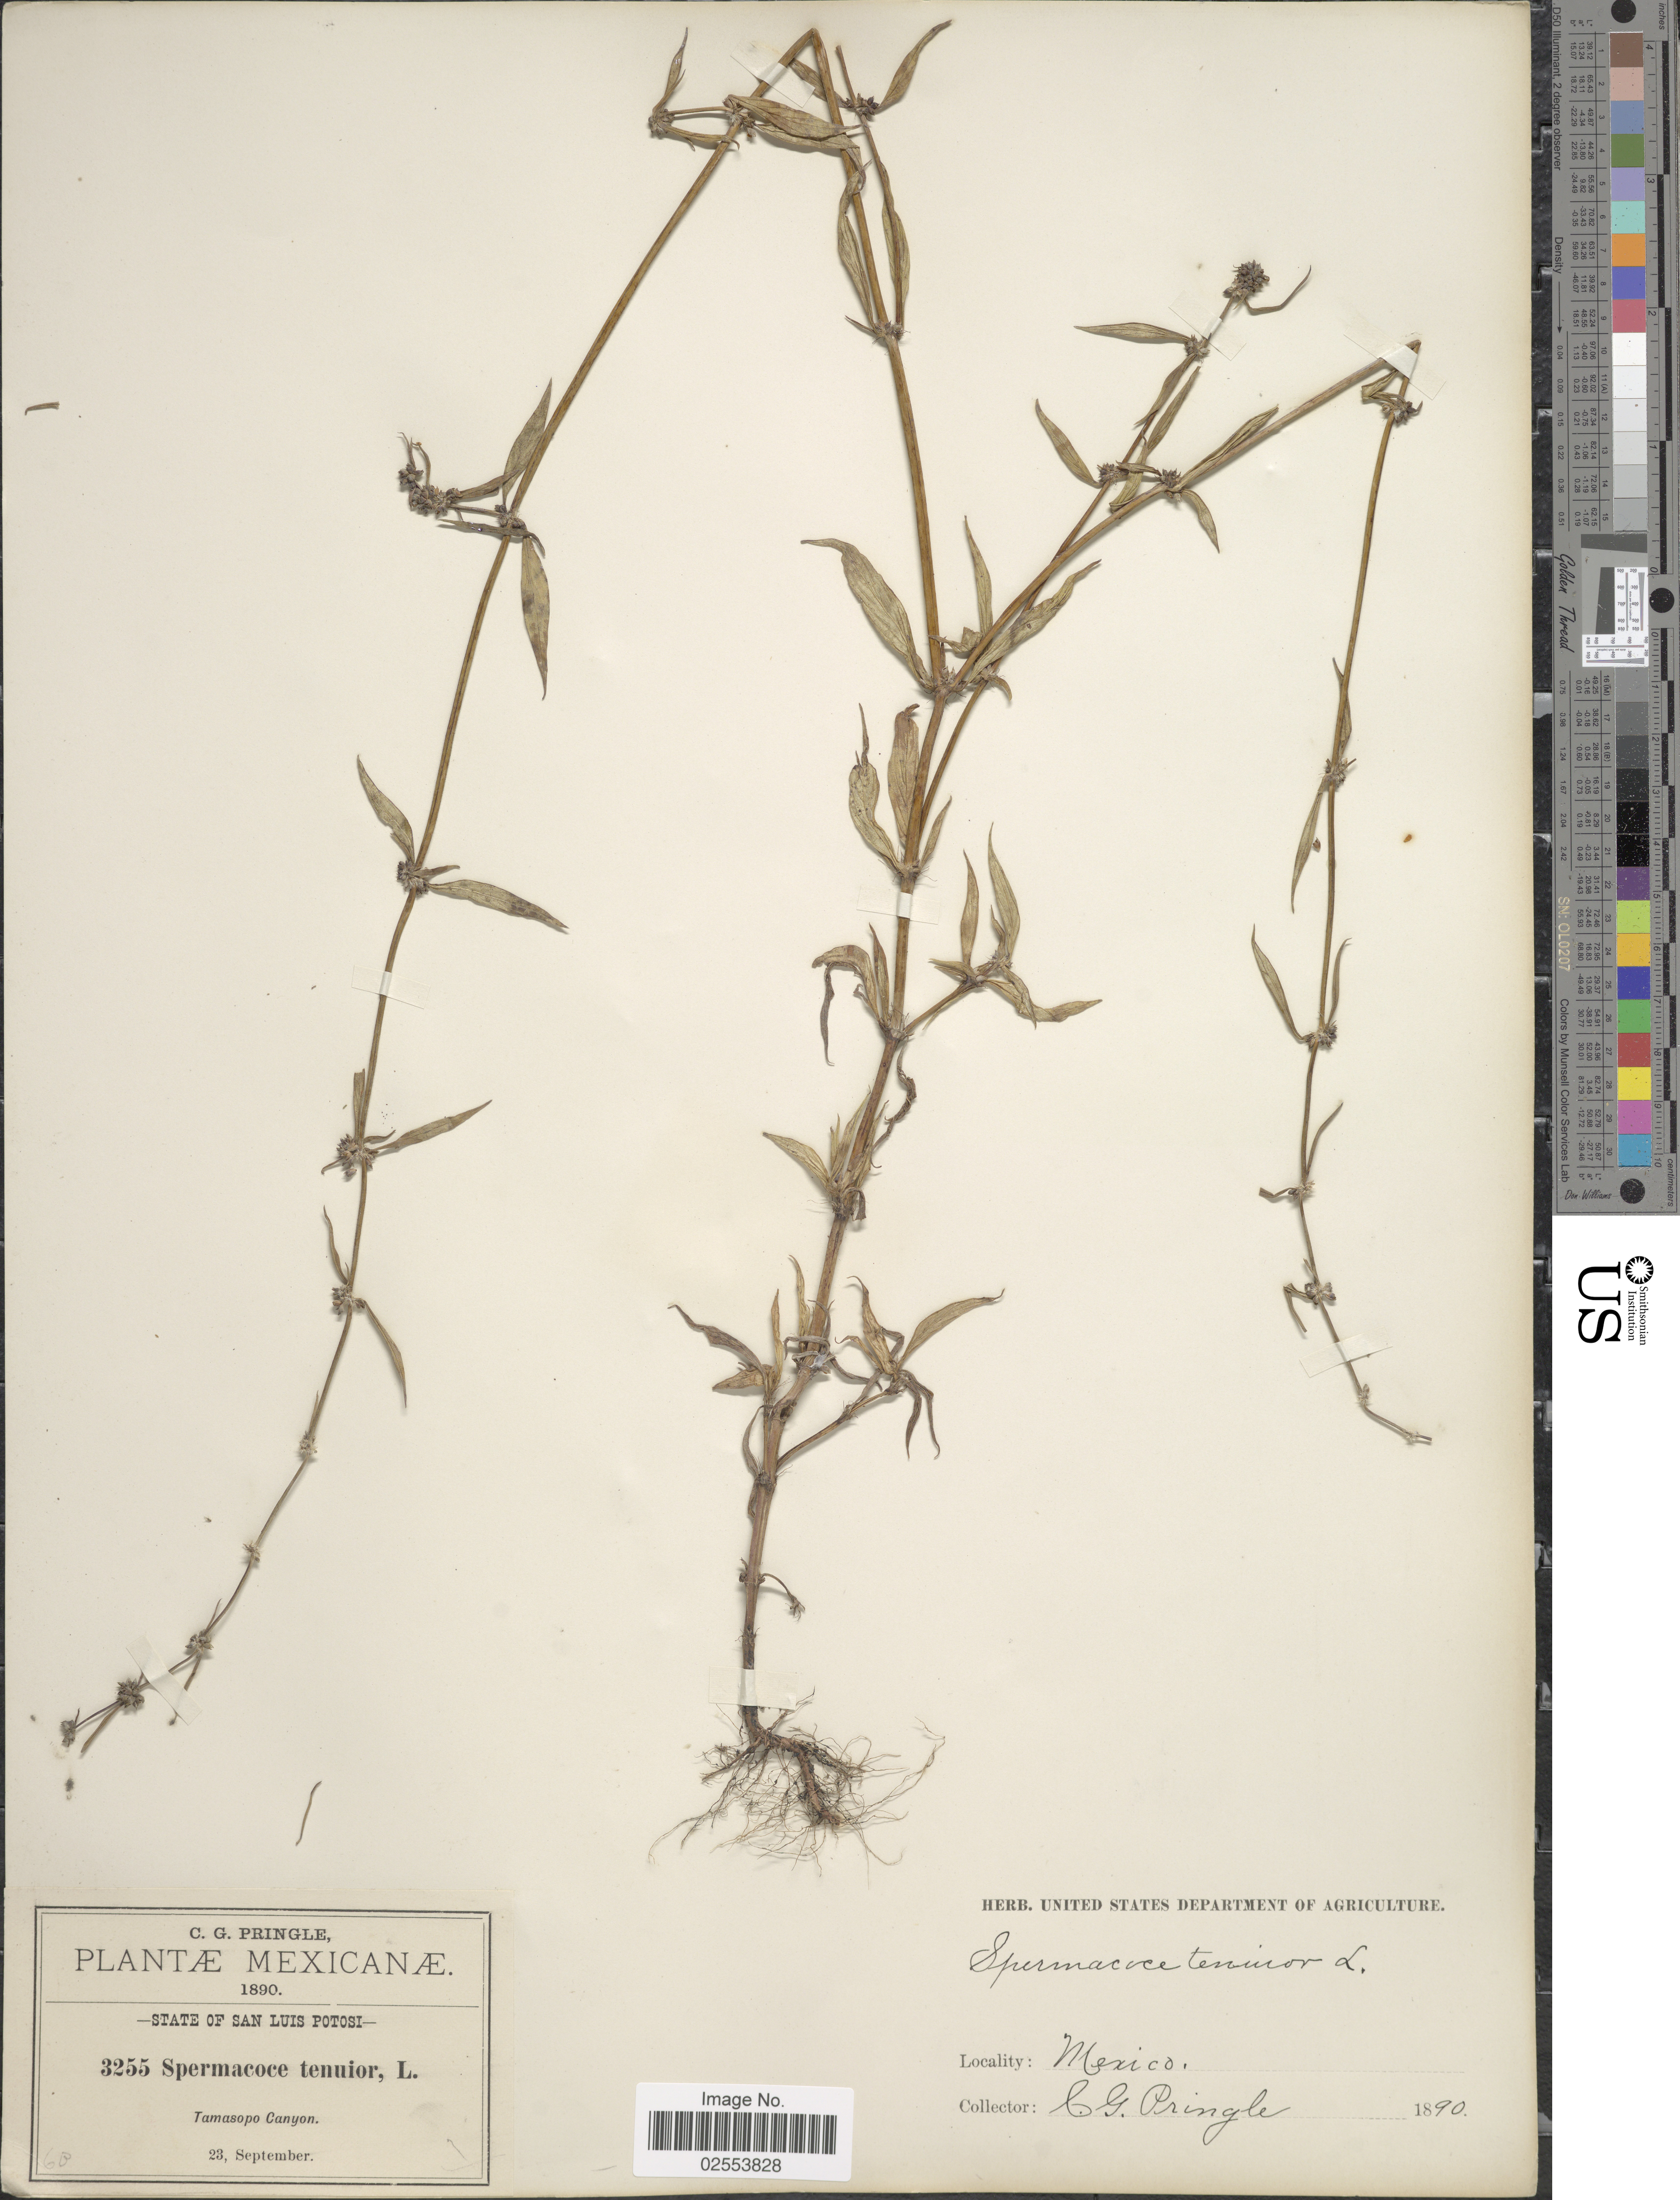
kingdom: Plantae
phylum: Tracheophyta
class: Magnoliopsida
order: Gentianales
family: Rubiaceae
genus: Spermacoce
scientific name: Spermacoce tenuior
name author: L.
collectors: C. G. Pringle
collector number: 3255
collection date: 1890-09-23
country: Mexico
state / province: San Luis Potosí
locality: Tamasopo Canyon.